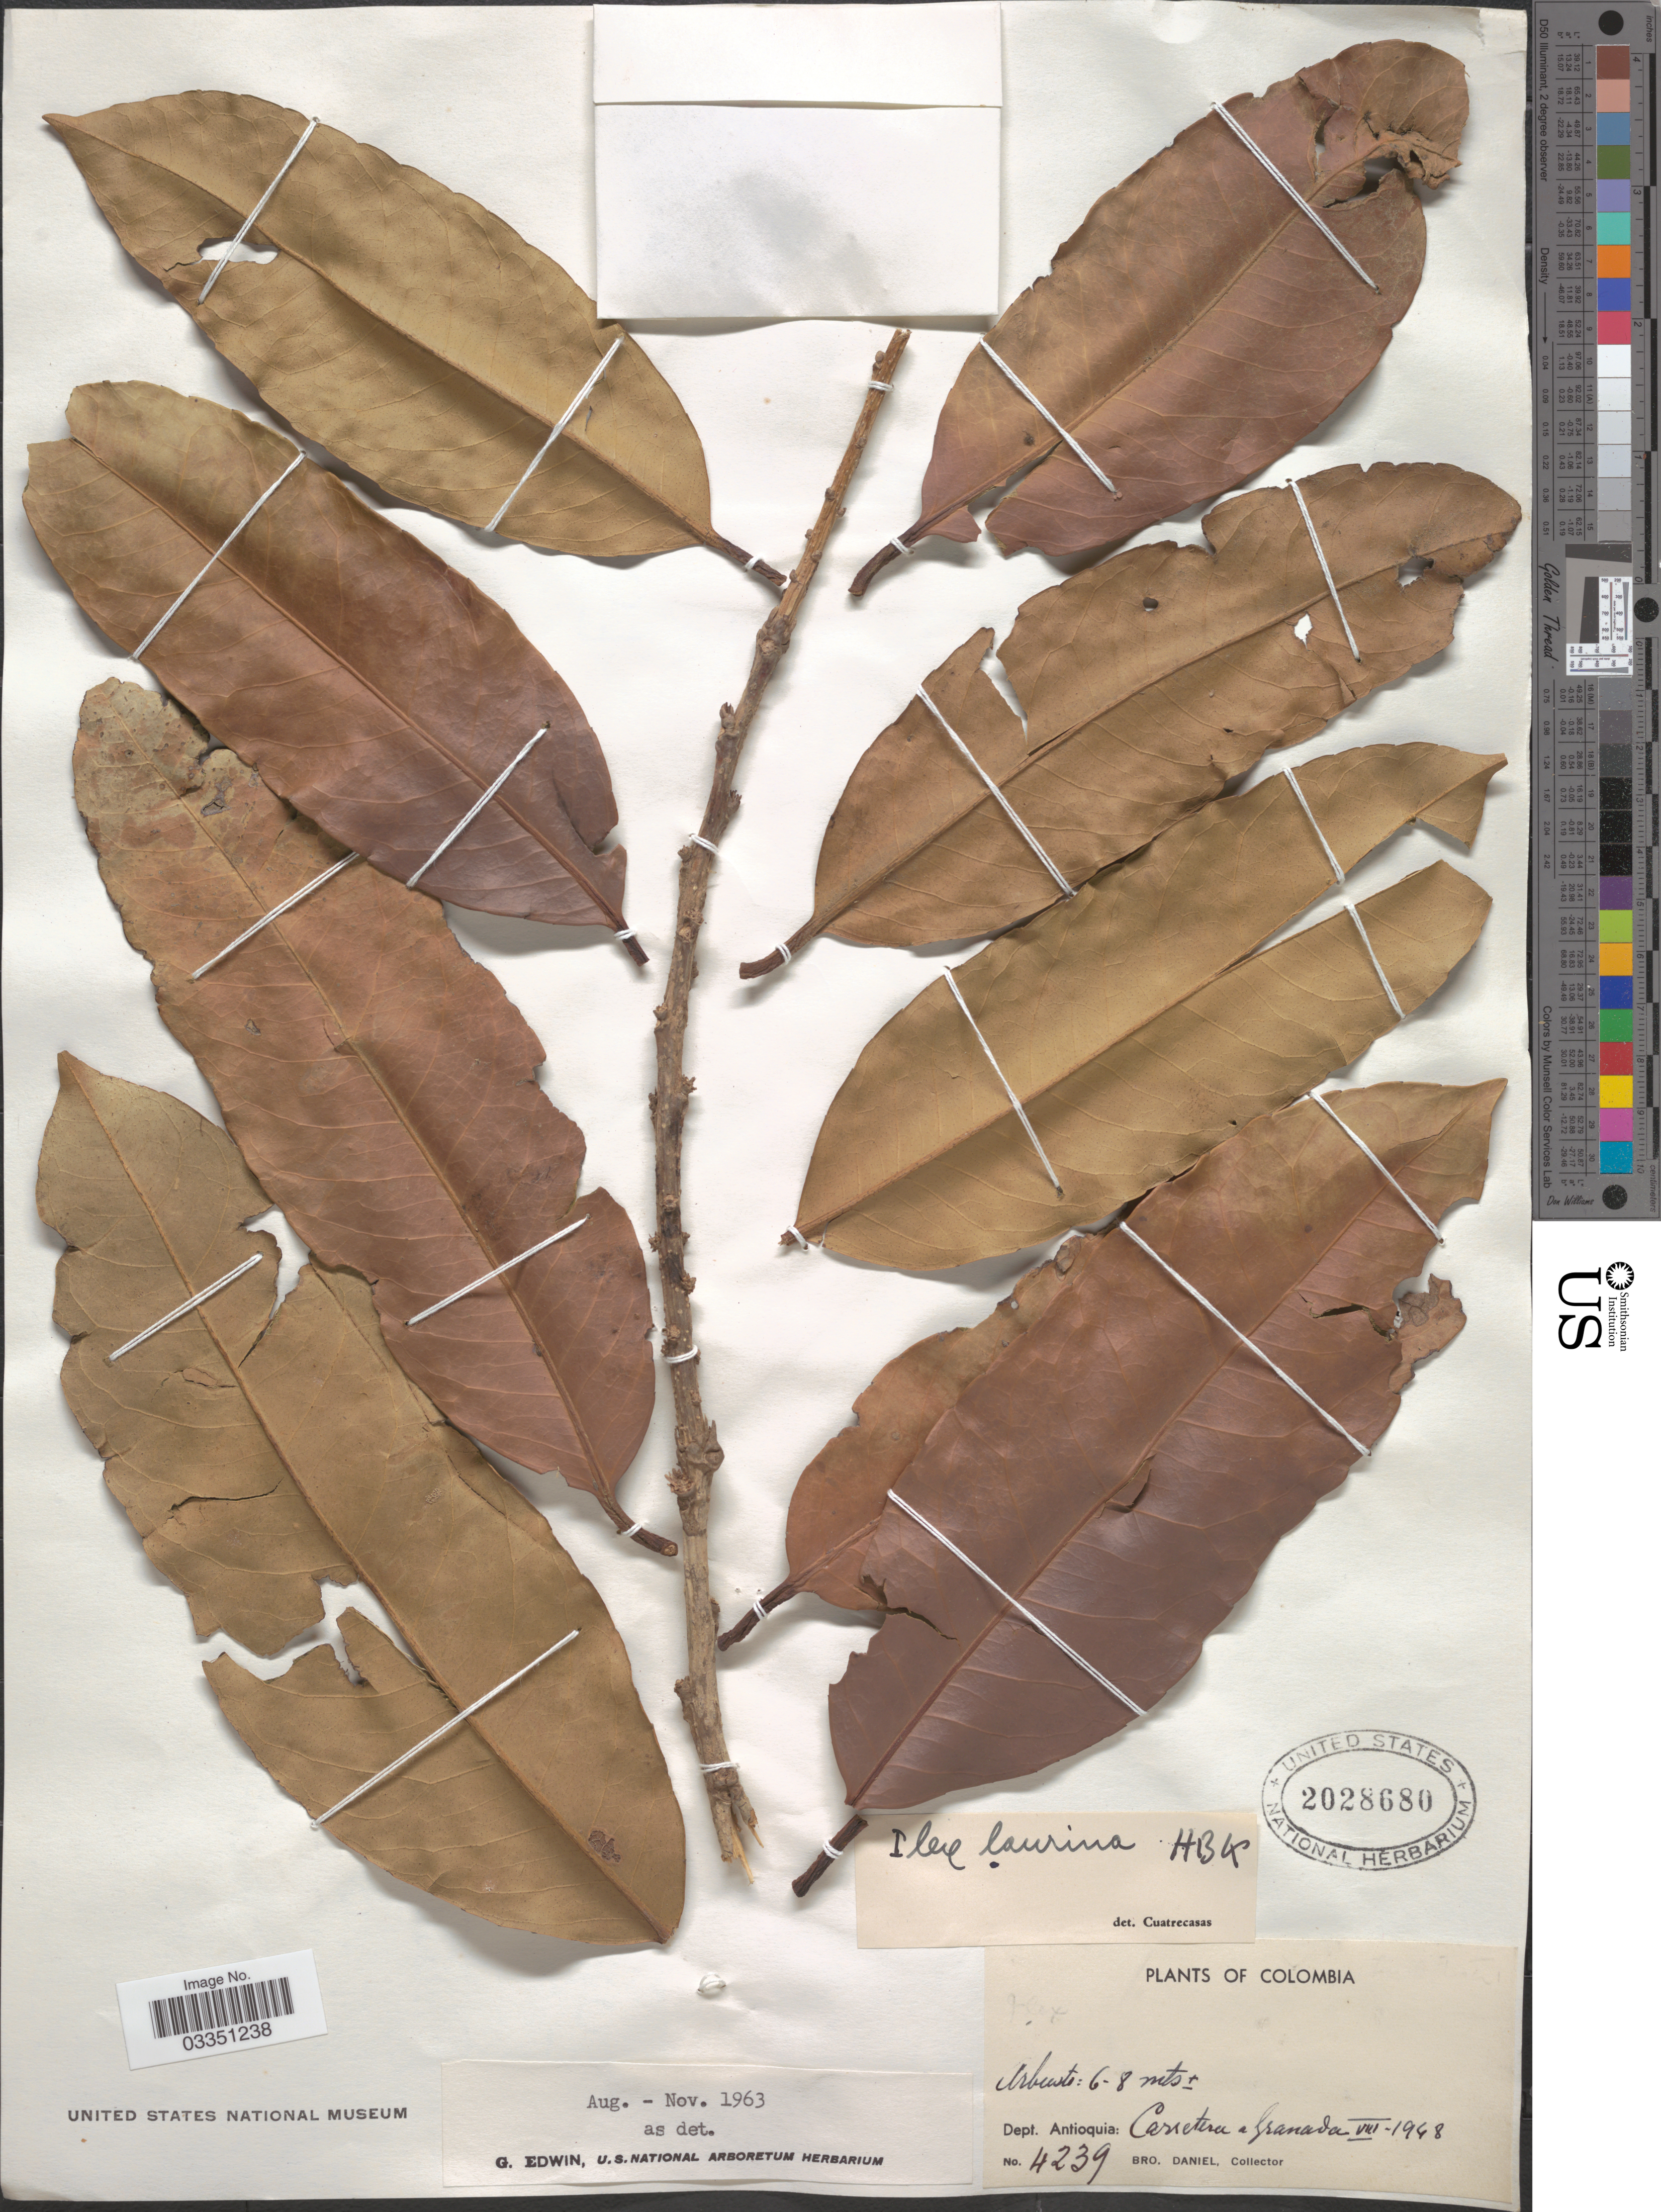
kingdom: Plantae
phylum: Tracheophyta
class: Magnoliopsida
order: Aquifoliales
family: Aquifoliaceae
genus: Ilex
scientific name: Ilex laurina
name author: Kunth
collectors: Bro. Daniel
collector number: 4239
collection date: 1948-08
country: Colombia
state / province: Antioquia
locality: Dept. Antioquia: Carretera a Granada.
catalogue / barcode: US 2028680